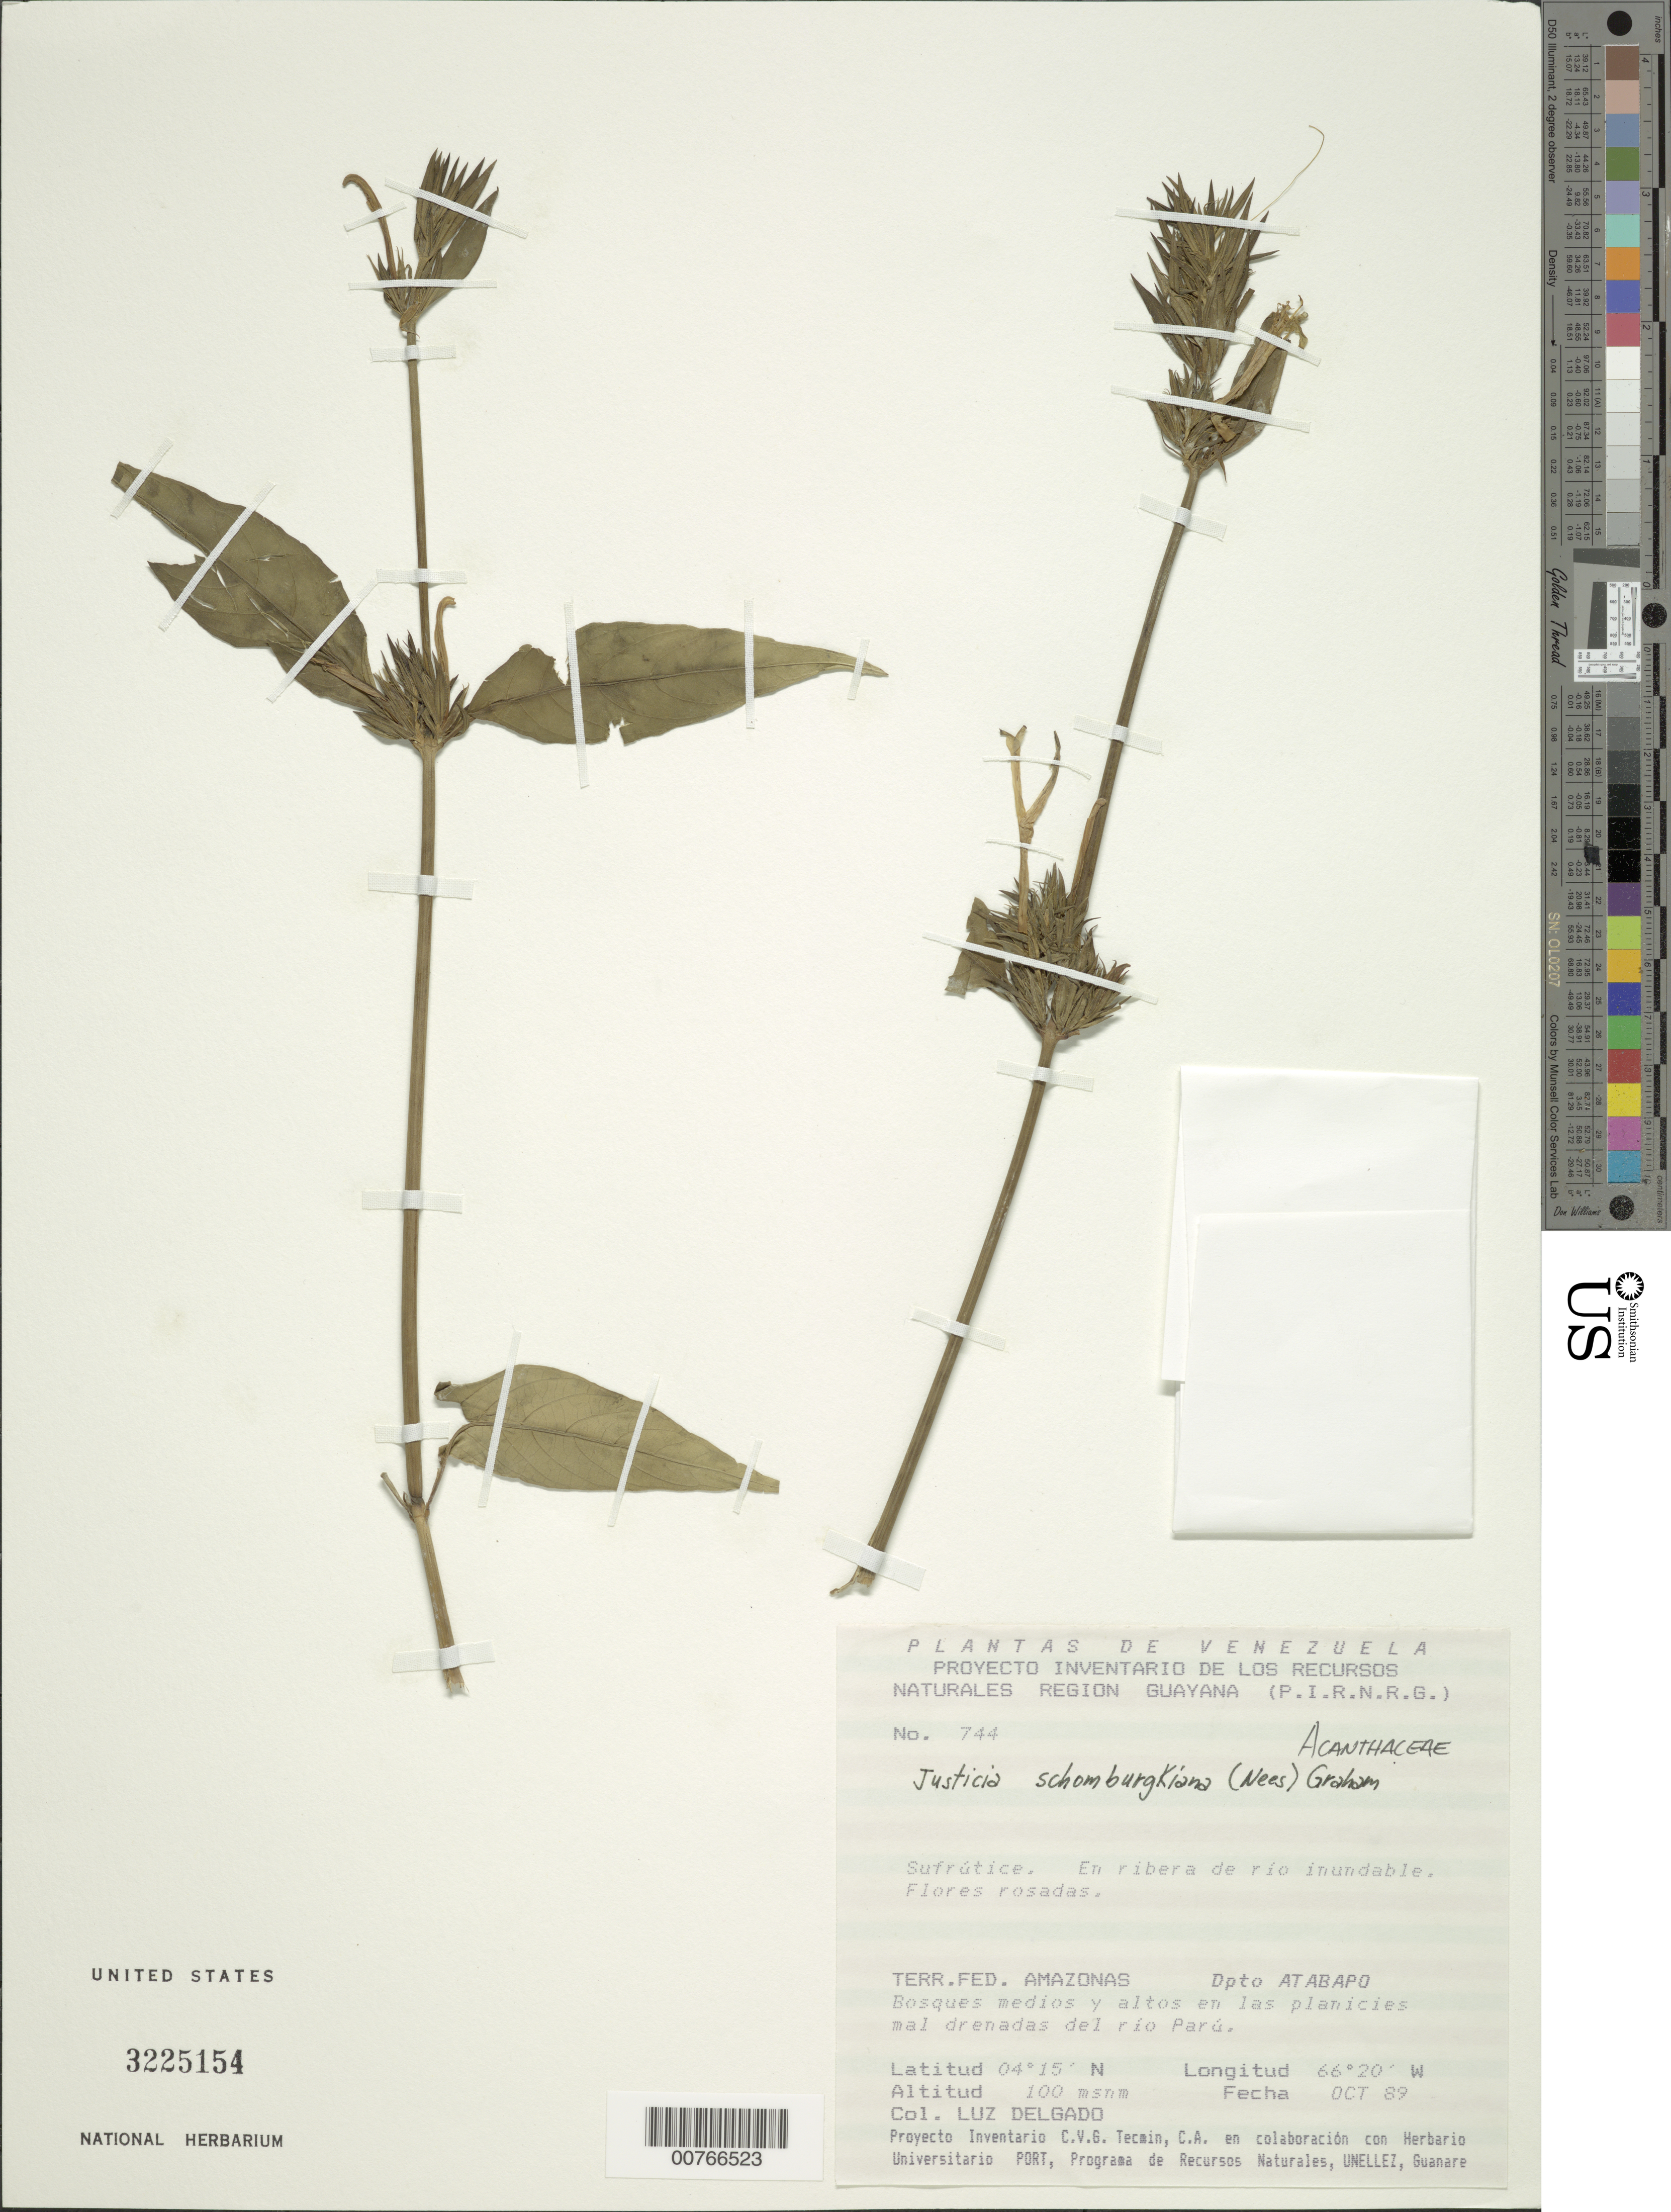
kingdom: Plantae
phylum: Tracheophyta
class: Magnoliopsida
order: Lamiales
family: Acanthaceae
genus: Justicia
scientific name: Justicia schomburgkiana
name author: (Nees) V.A.W. Graham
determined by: Wasshausen, Dieter C., (BOT), Smithsonian Institution - National Museum of Natural History (UNITED STATES)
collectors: L. Delgado V.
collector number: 744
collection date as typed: Oct-89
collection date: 1989-10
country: Venezuela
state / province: Amazonas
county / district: Atabapo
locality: Río Parú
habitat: Bosques medios y altos en las planicies mal drenadas del río; en ribera de rio inundable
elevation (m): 100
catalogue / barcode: US 3225154